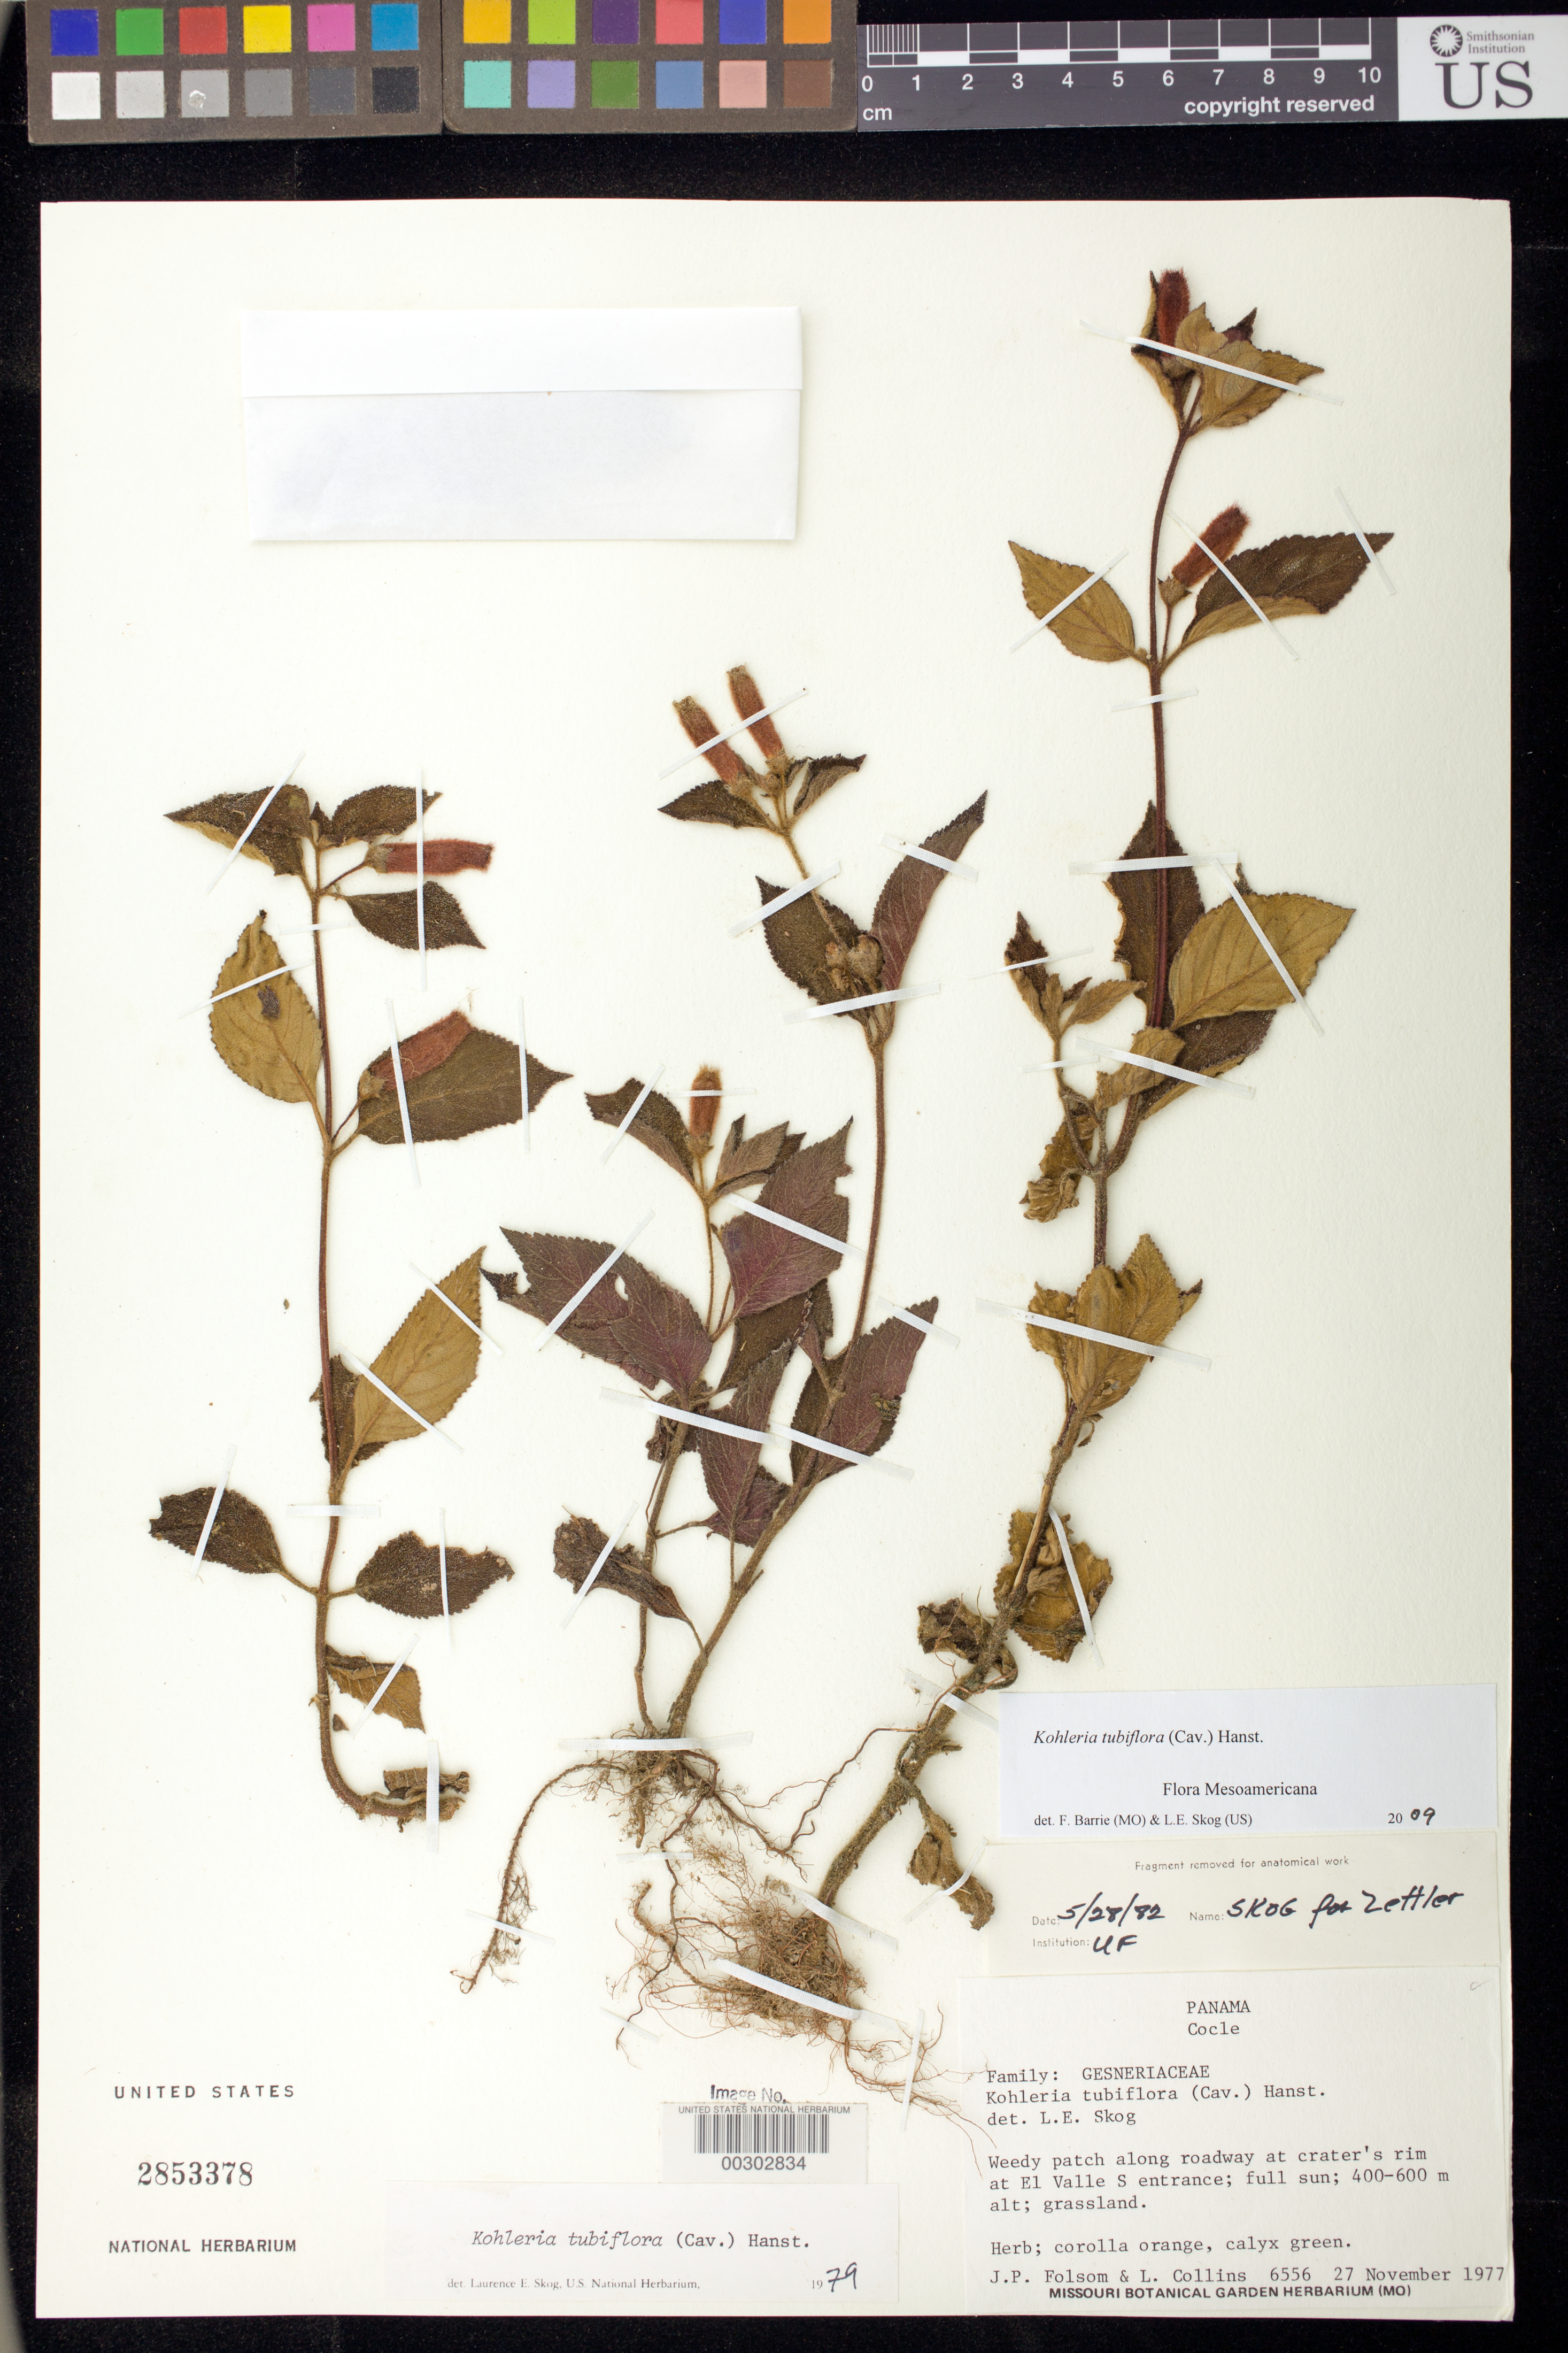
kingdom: Plantae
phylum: Tracheophyta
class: Magnoliopsida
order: Lamiales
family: Gesneriaceae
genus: Kohleria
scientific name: Kohleria tubiflora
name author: (Cav.) Hanst.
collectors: J. P. Folsom & L. Collins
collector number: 6556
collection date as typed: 27 Nov 1977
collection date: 1977-11-27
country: Panama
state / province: Coclé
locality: Crater's rim at El Valle S entrance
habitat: Weedy patch along roadway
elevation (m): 400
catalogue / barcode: US 2853378